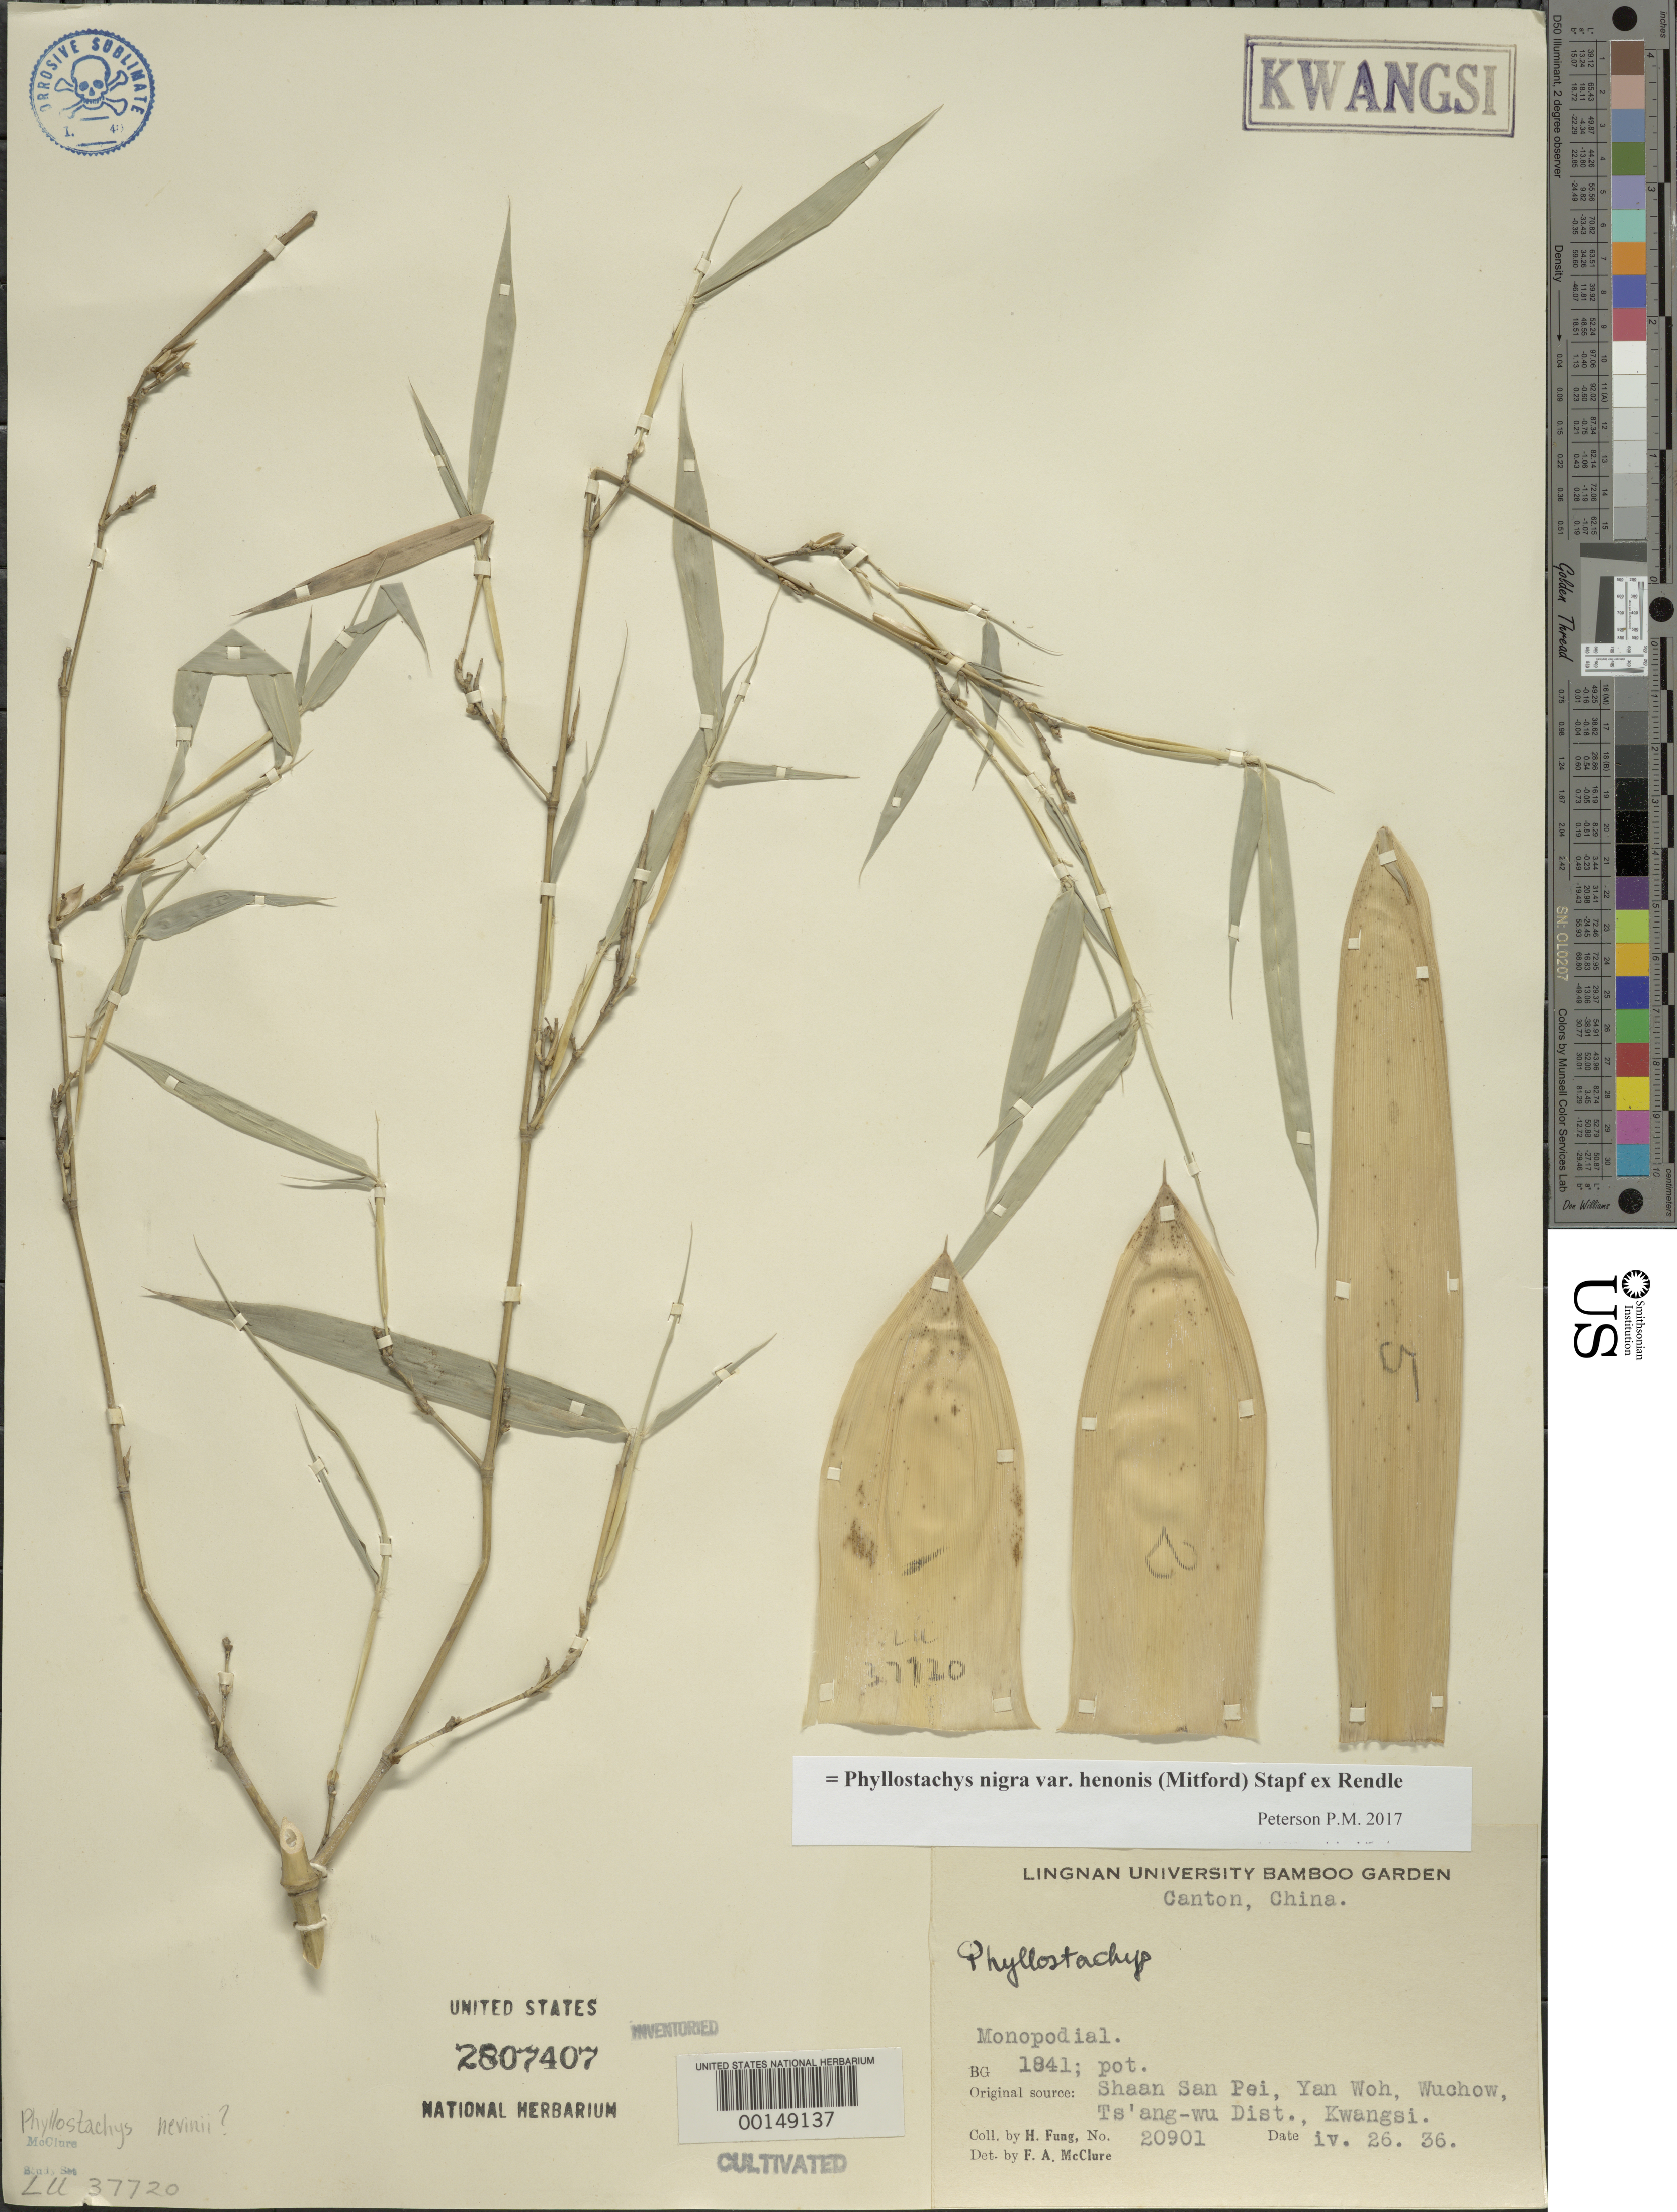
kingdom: Plantae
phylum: Tracheophyta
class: Liliopsida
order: Poales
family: Poaceae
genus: Phyllostachys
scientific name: Phyllostachys nigra var. henonis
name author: (Mitford) Stapf ex Rendle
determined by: Poaceae Reorganization Project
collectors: H. L. Fung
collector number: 20901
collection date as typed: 26 Apr 1936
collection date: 1936-04-26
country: China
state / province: Guangdong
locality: Canton, lingnan univ. bg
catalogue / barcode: US 2807407